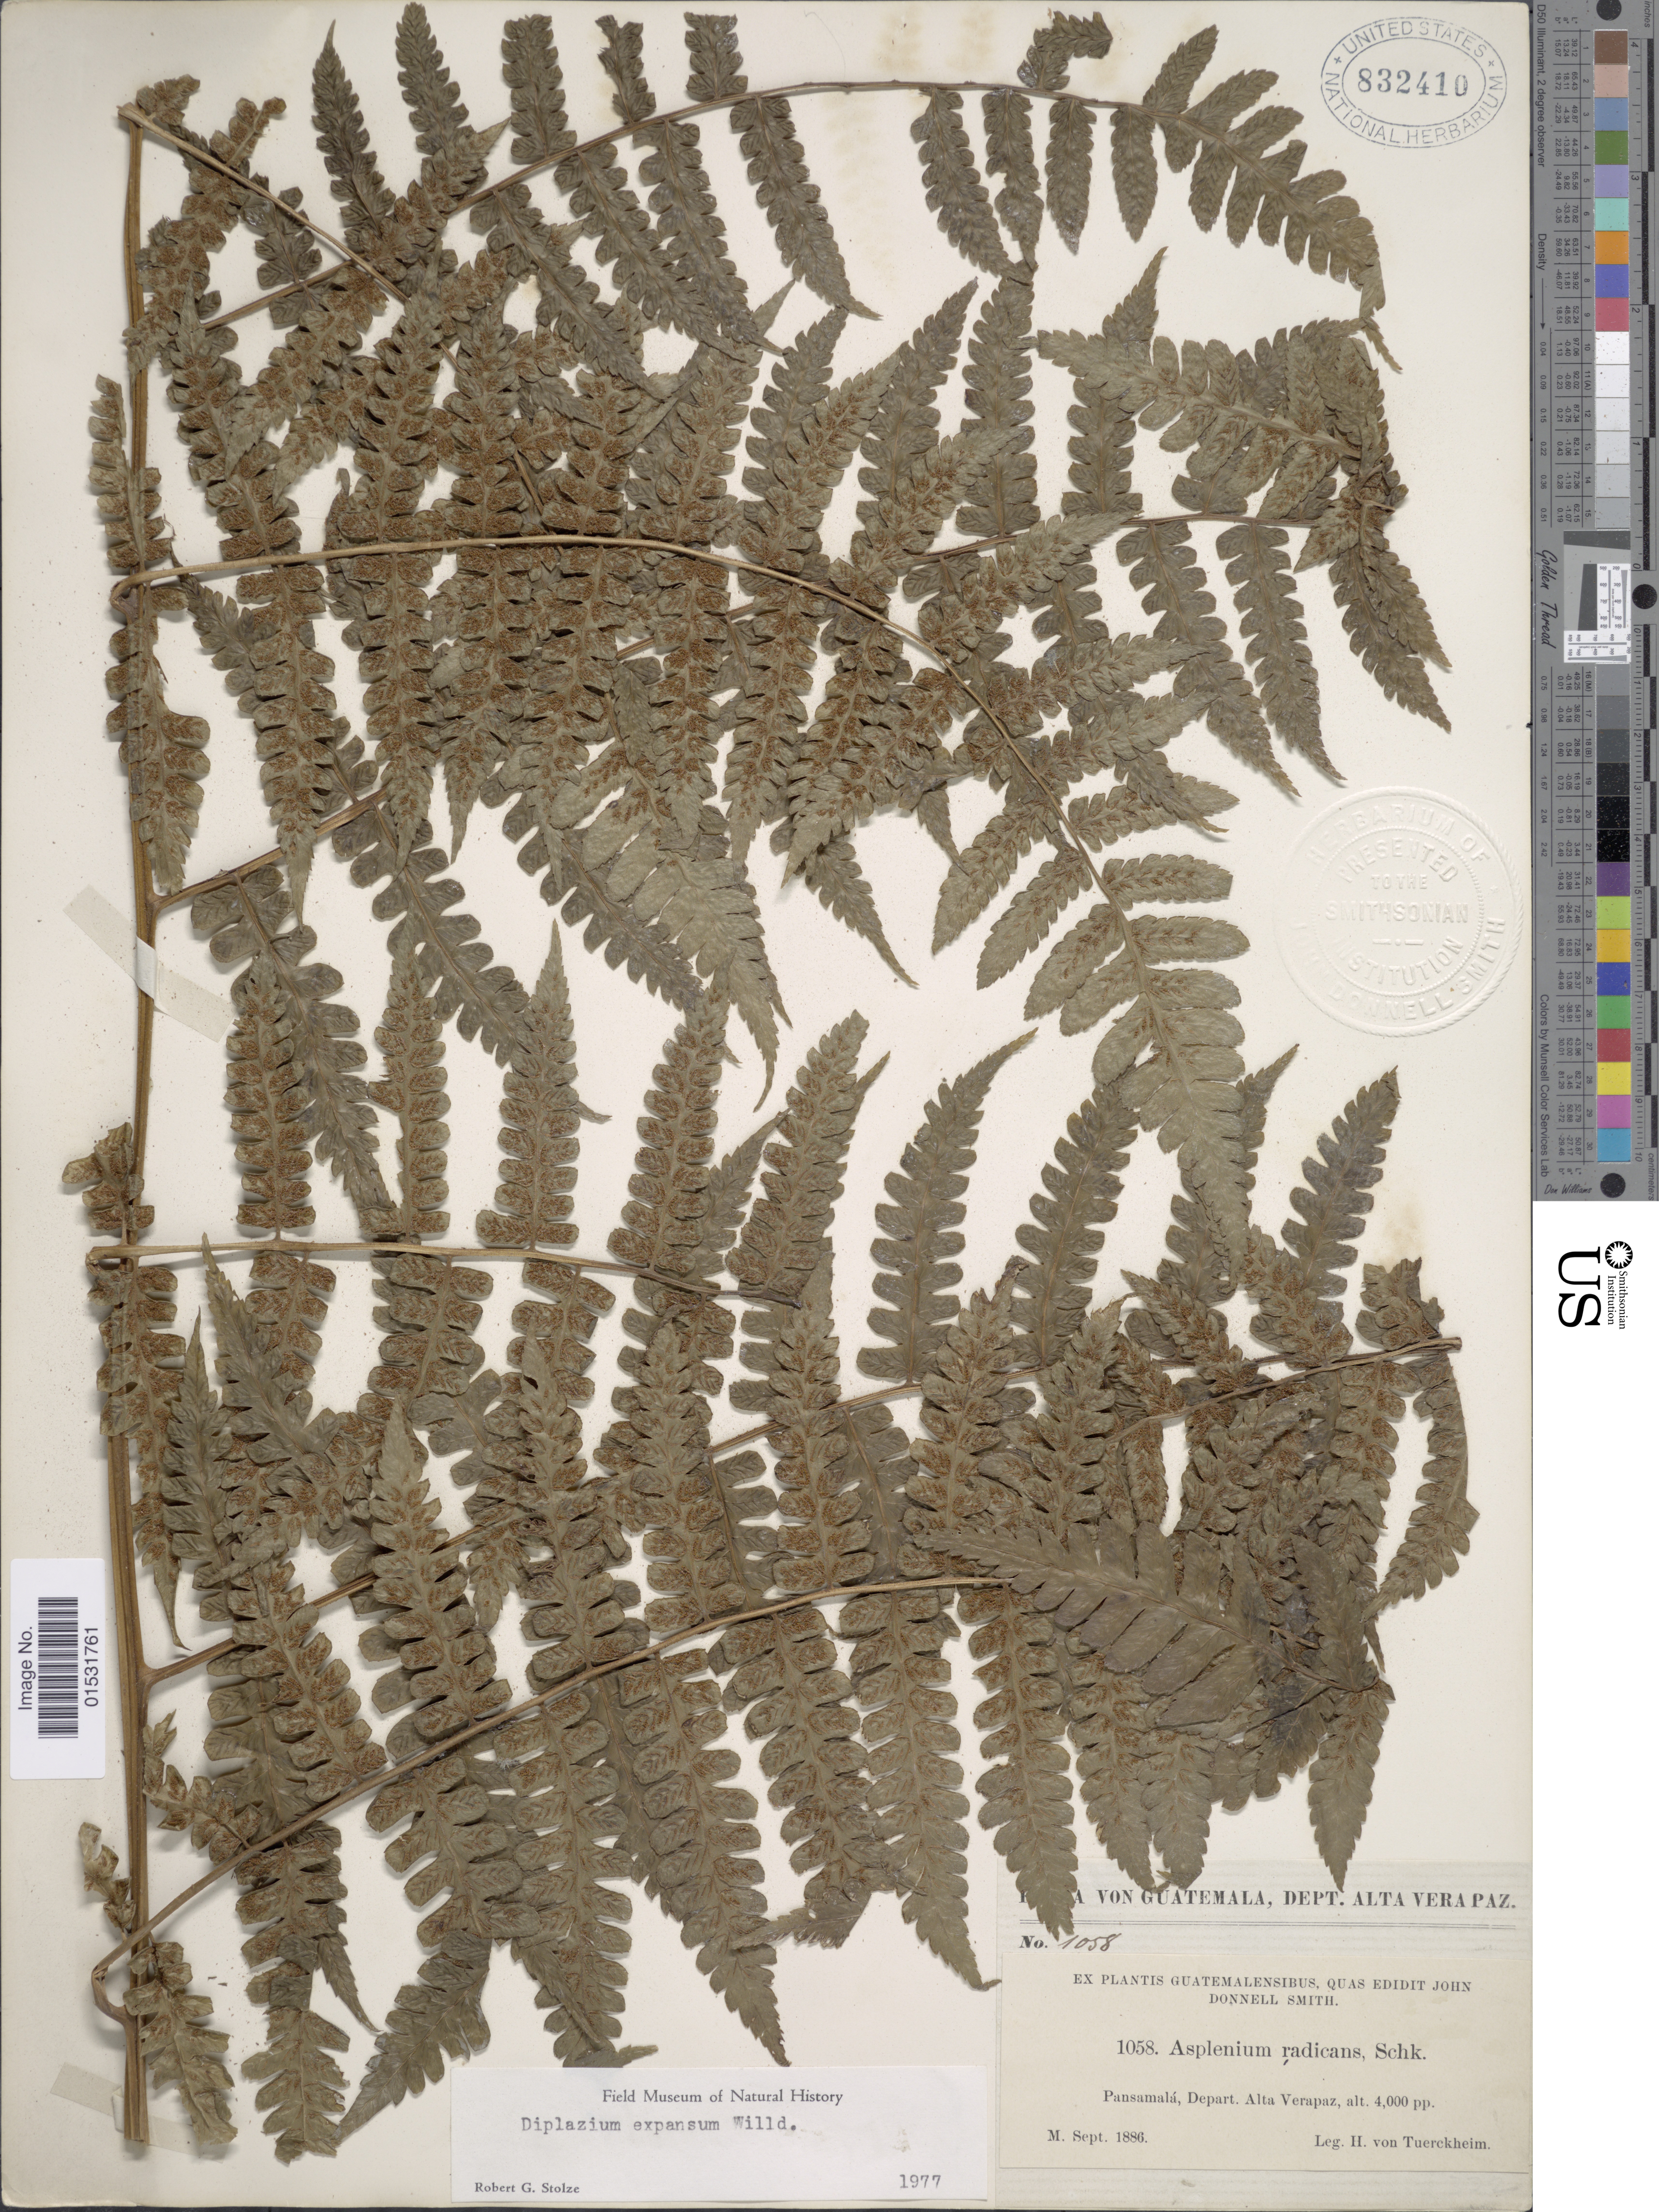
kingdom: Plantae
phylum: Tracheophyta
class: Polypodiopsida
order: Polypodiales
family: Athyriaceae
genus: Diplazium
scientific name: Diplazium hians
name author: Kunze ex Klotzsch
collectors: H. von Türckheim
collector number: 1058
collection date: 1886-09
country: Guatemala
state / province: Alta Verapaz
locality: Pansamala, Depart. Alta Verapaz.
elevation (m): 1219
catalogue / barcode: US 832410